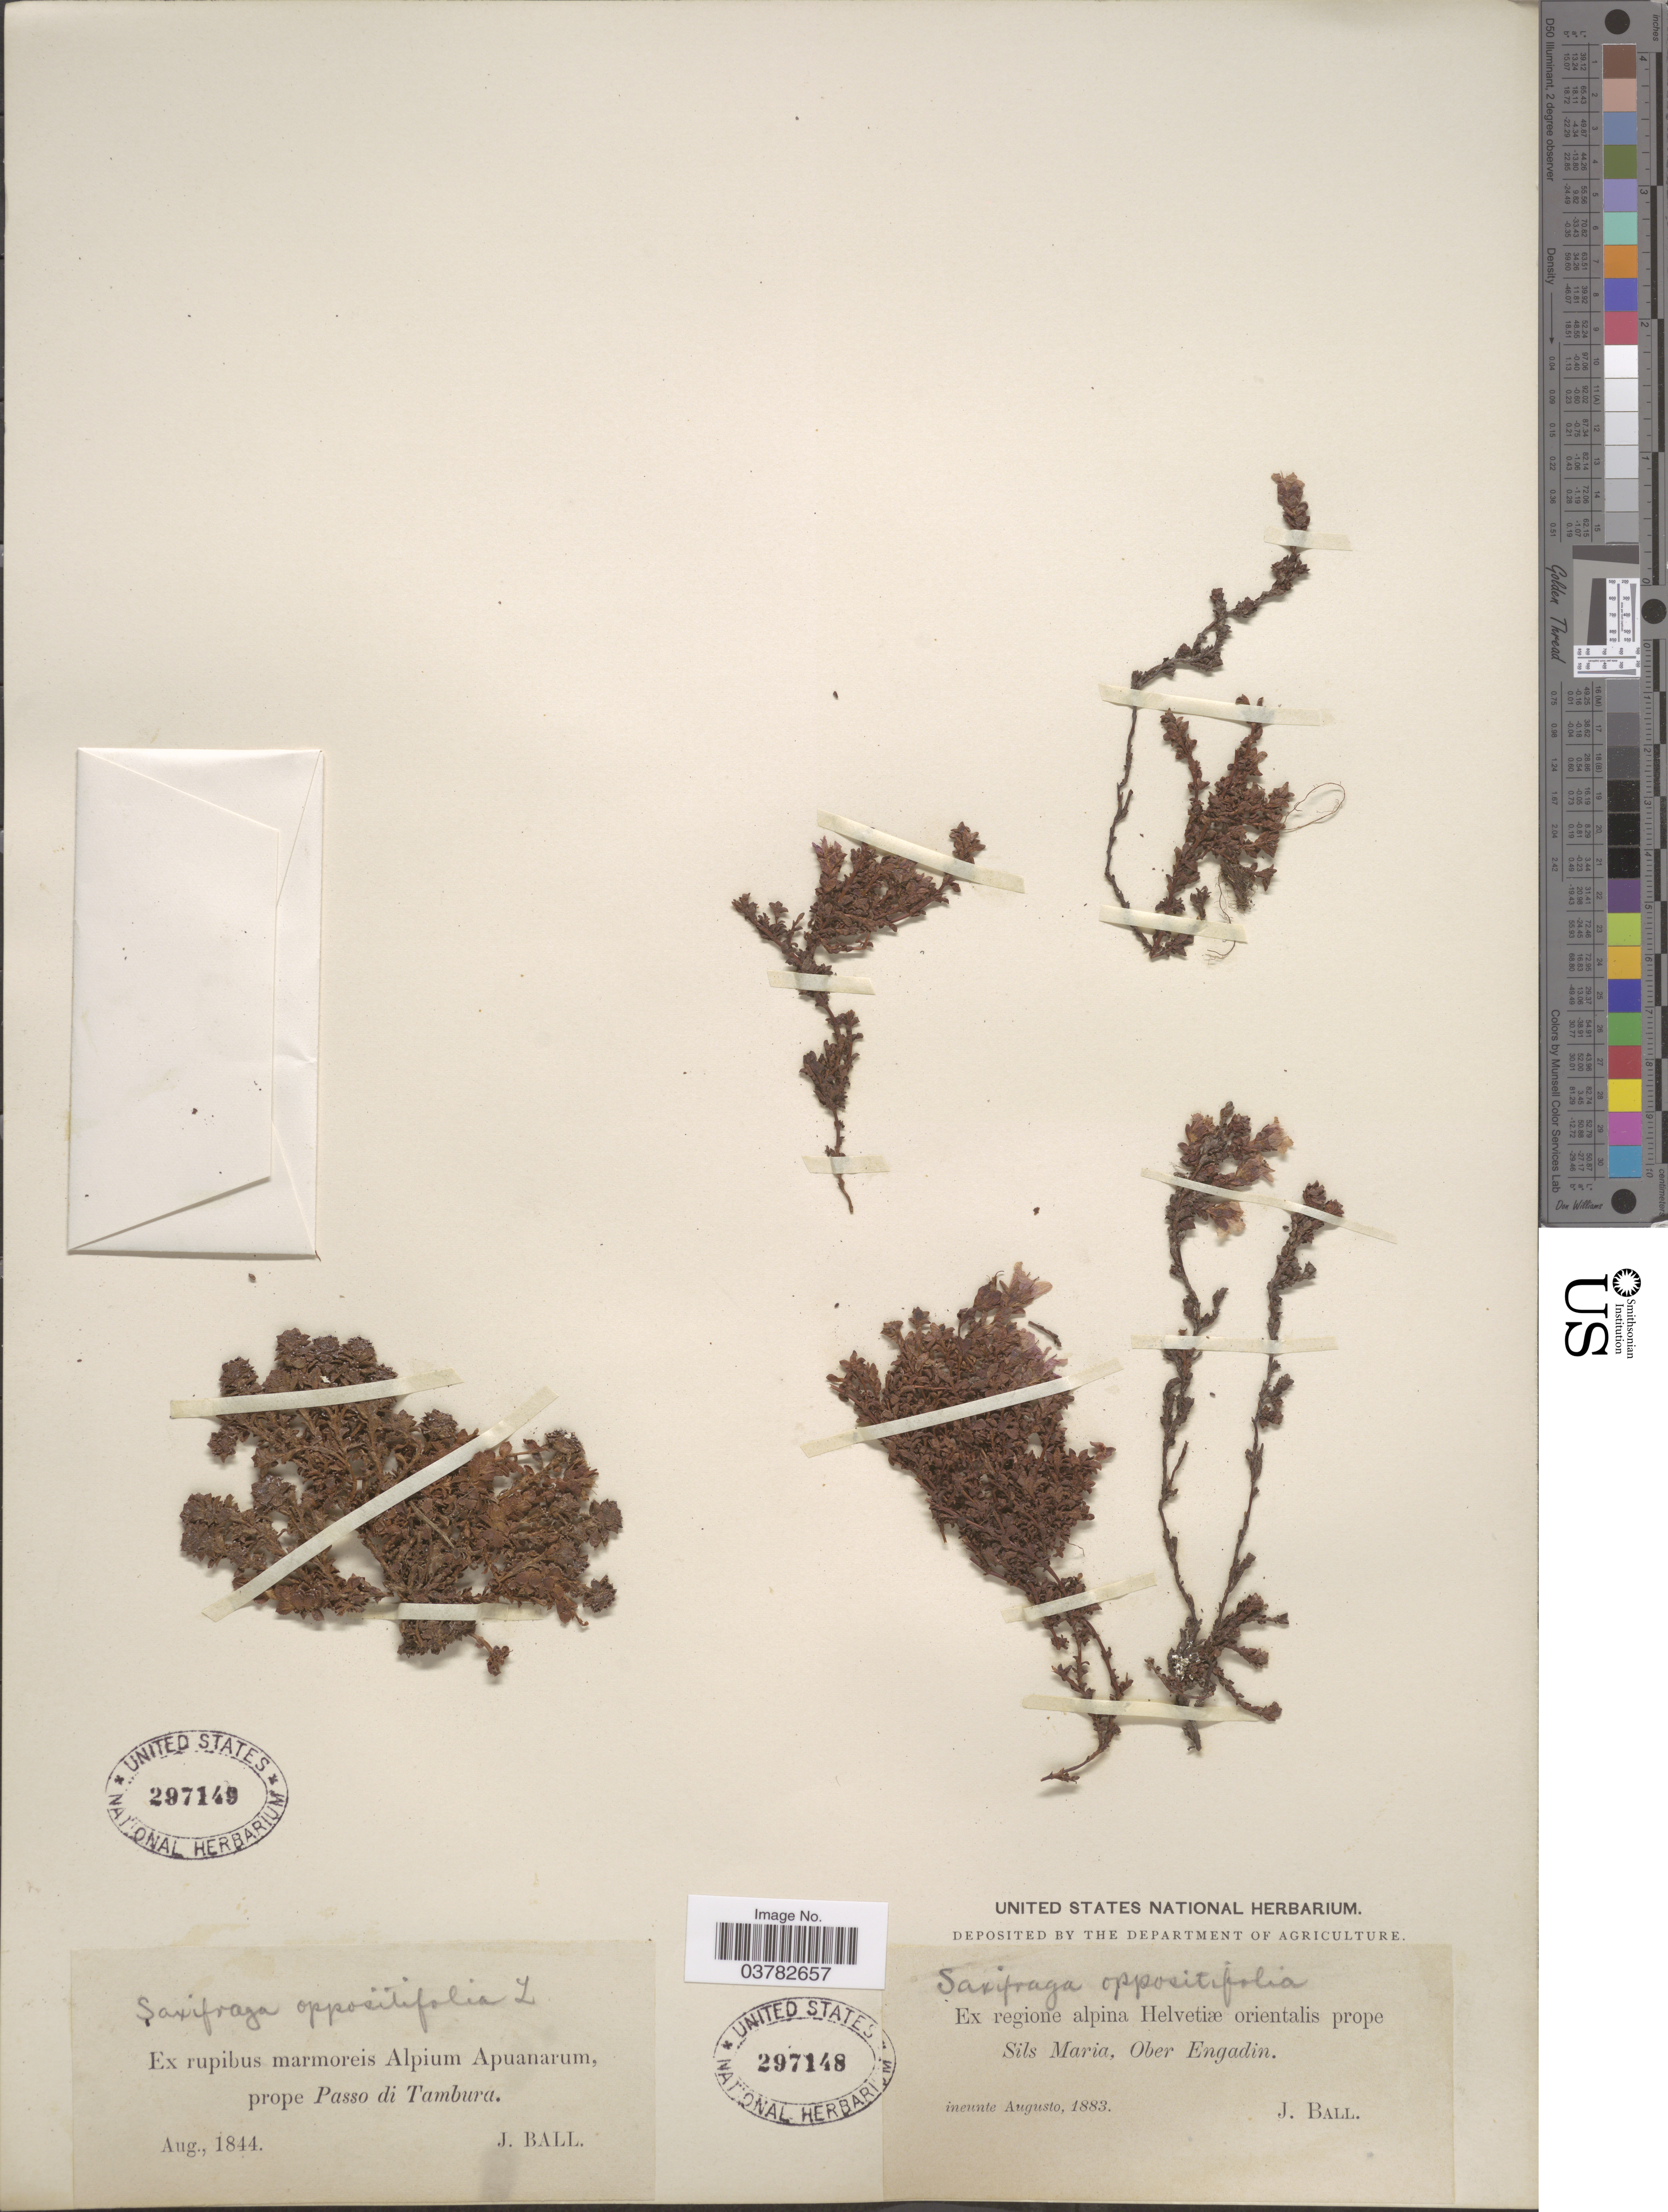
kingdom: Plantae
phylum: Tracheophyta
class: Magnoliopsida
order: Saxifragales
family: Saxifragaceae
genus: Saxifraga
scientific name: Saxifraga oppositifolia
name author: L.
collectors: J. Ball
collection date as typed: ineunte Augusto, 1883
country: Switzerland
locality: Ex regione alpina Helvetiæ orientalis prope Sils Maria, Ober Engadin.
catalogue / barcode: US 297148-2